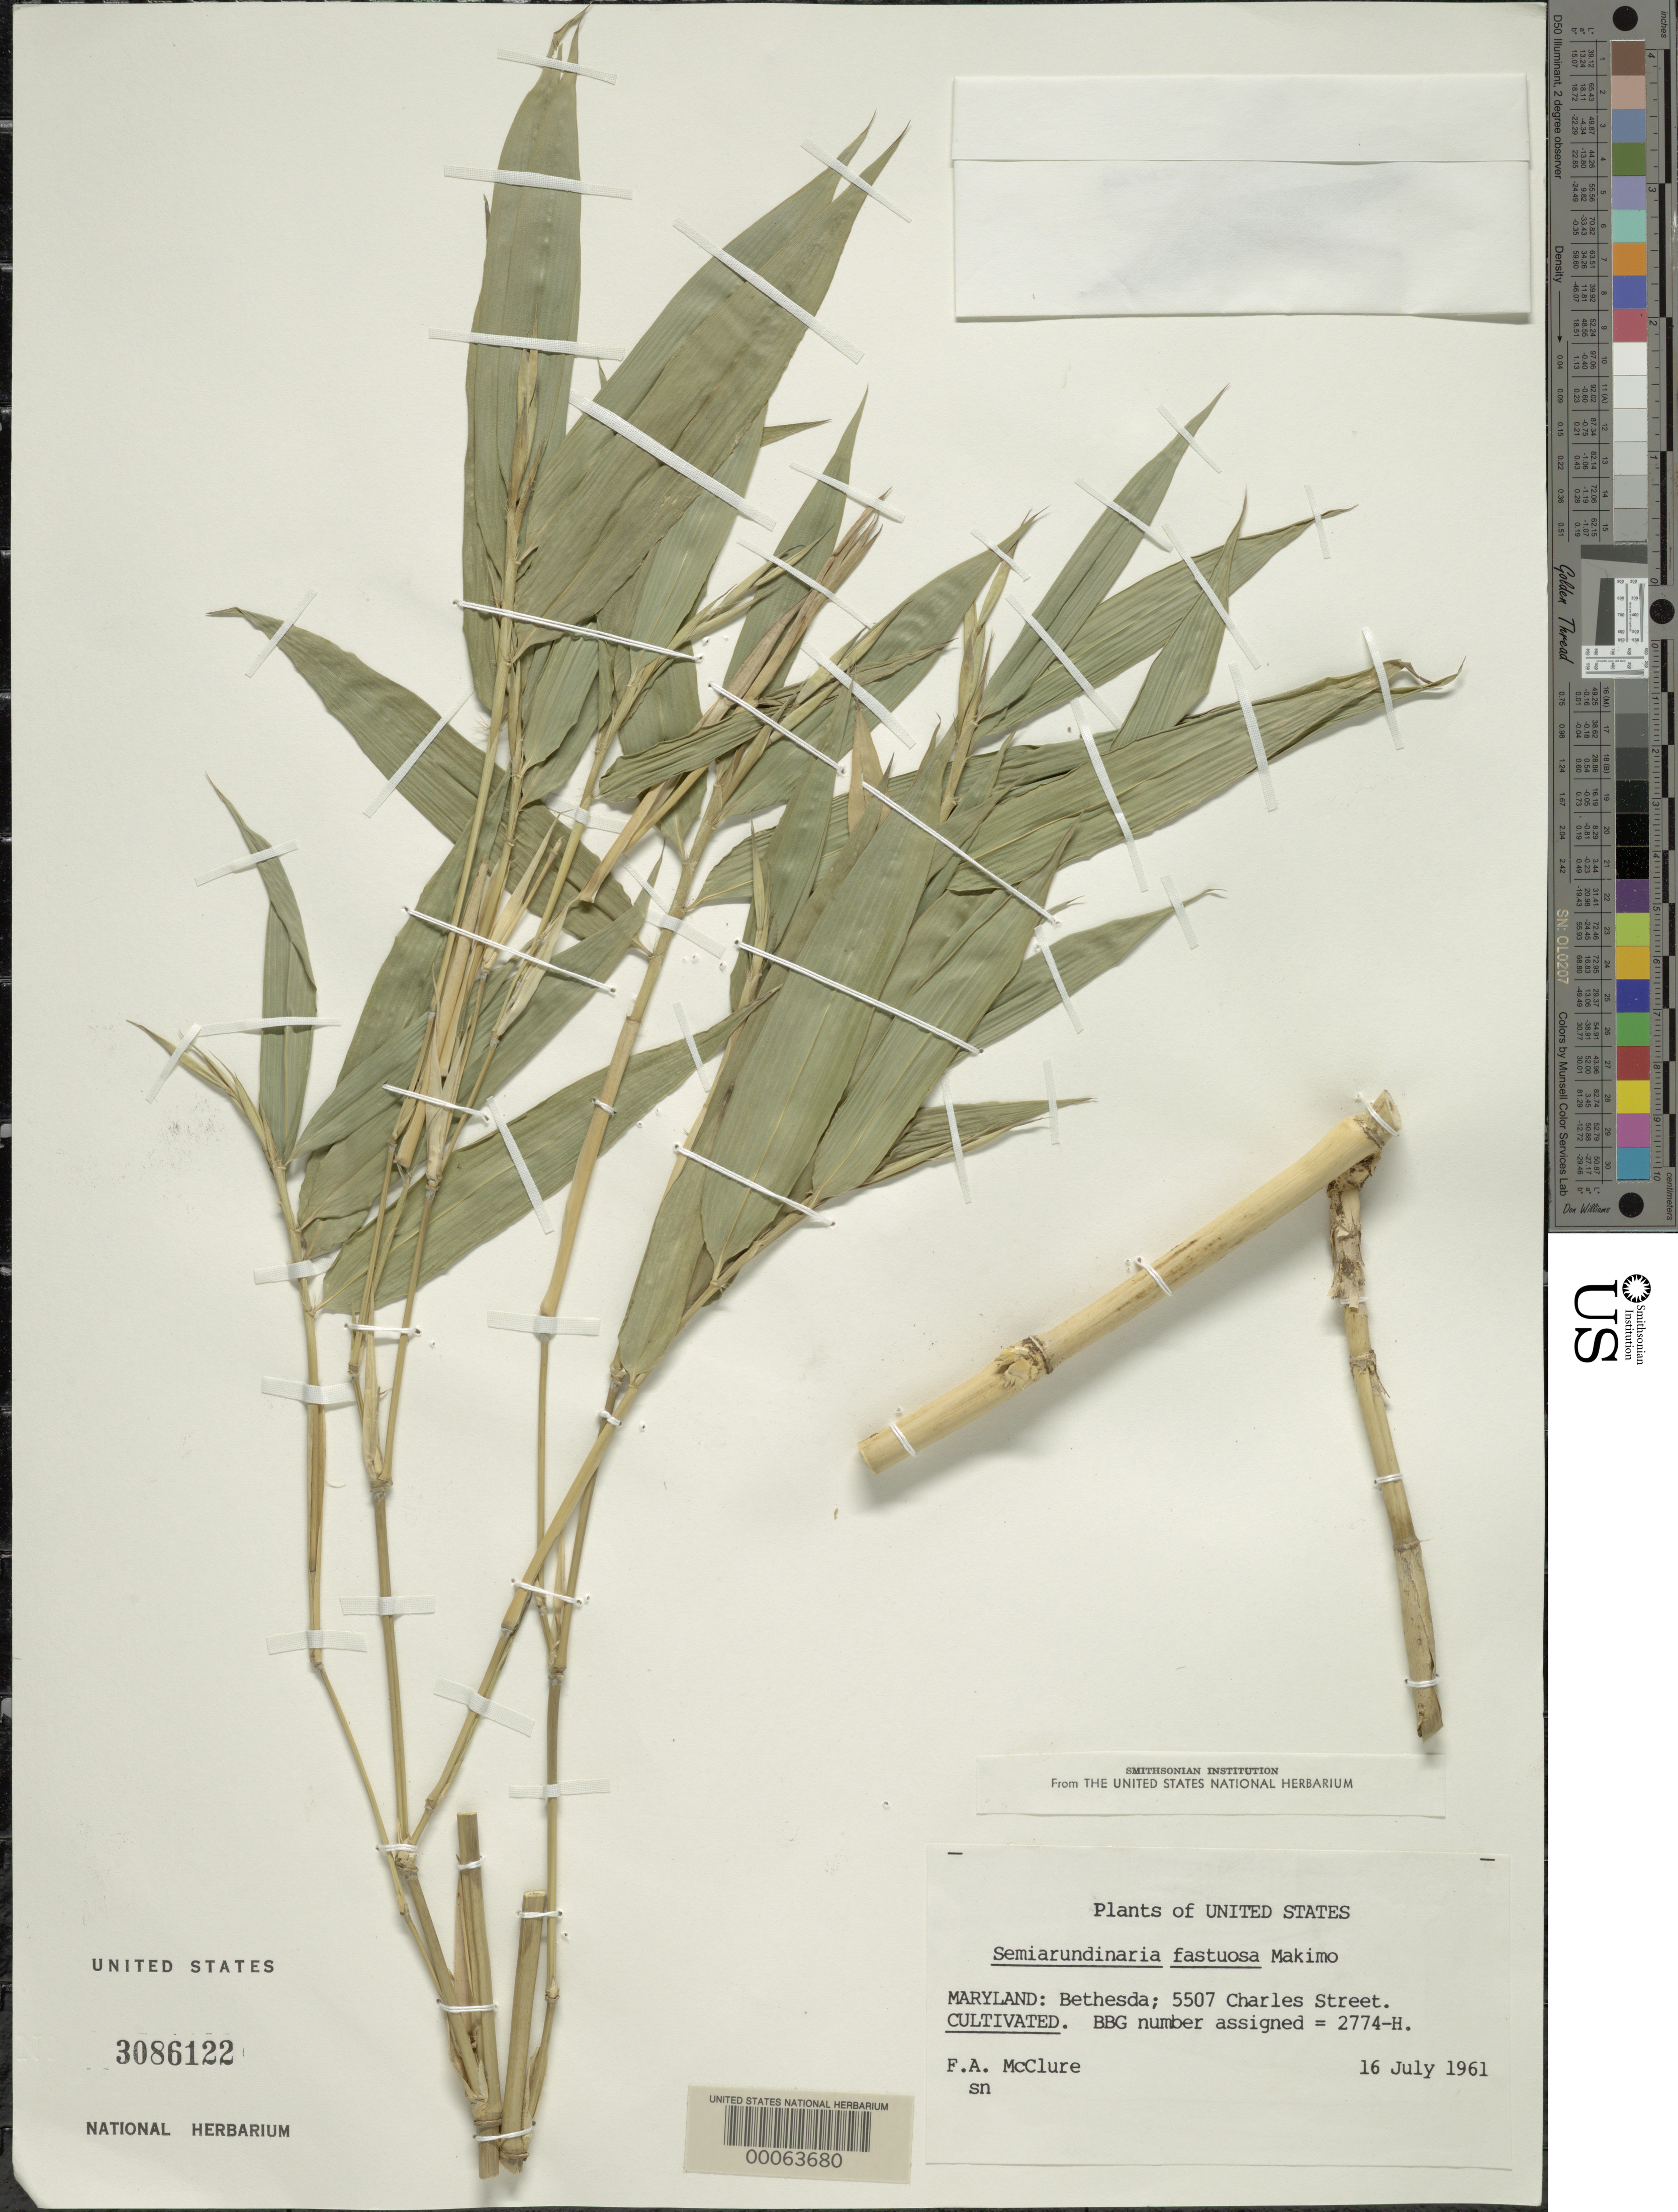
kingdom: Plantae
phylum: Tracheophyta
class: Liliopsida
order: Poales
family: Poaceae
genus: Semiarundinaria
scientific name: Semiarundinaria fastuosa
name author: Makino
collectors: F. A. McClure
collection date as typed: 16 Jul 1961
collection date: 1961-07-16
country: United States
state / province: Maryland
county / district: Montgomery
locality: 5507 Charles Street, Bethesda (McClure's garden)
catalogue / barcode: US 3086122